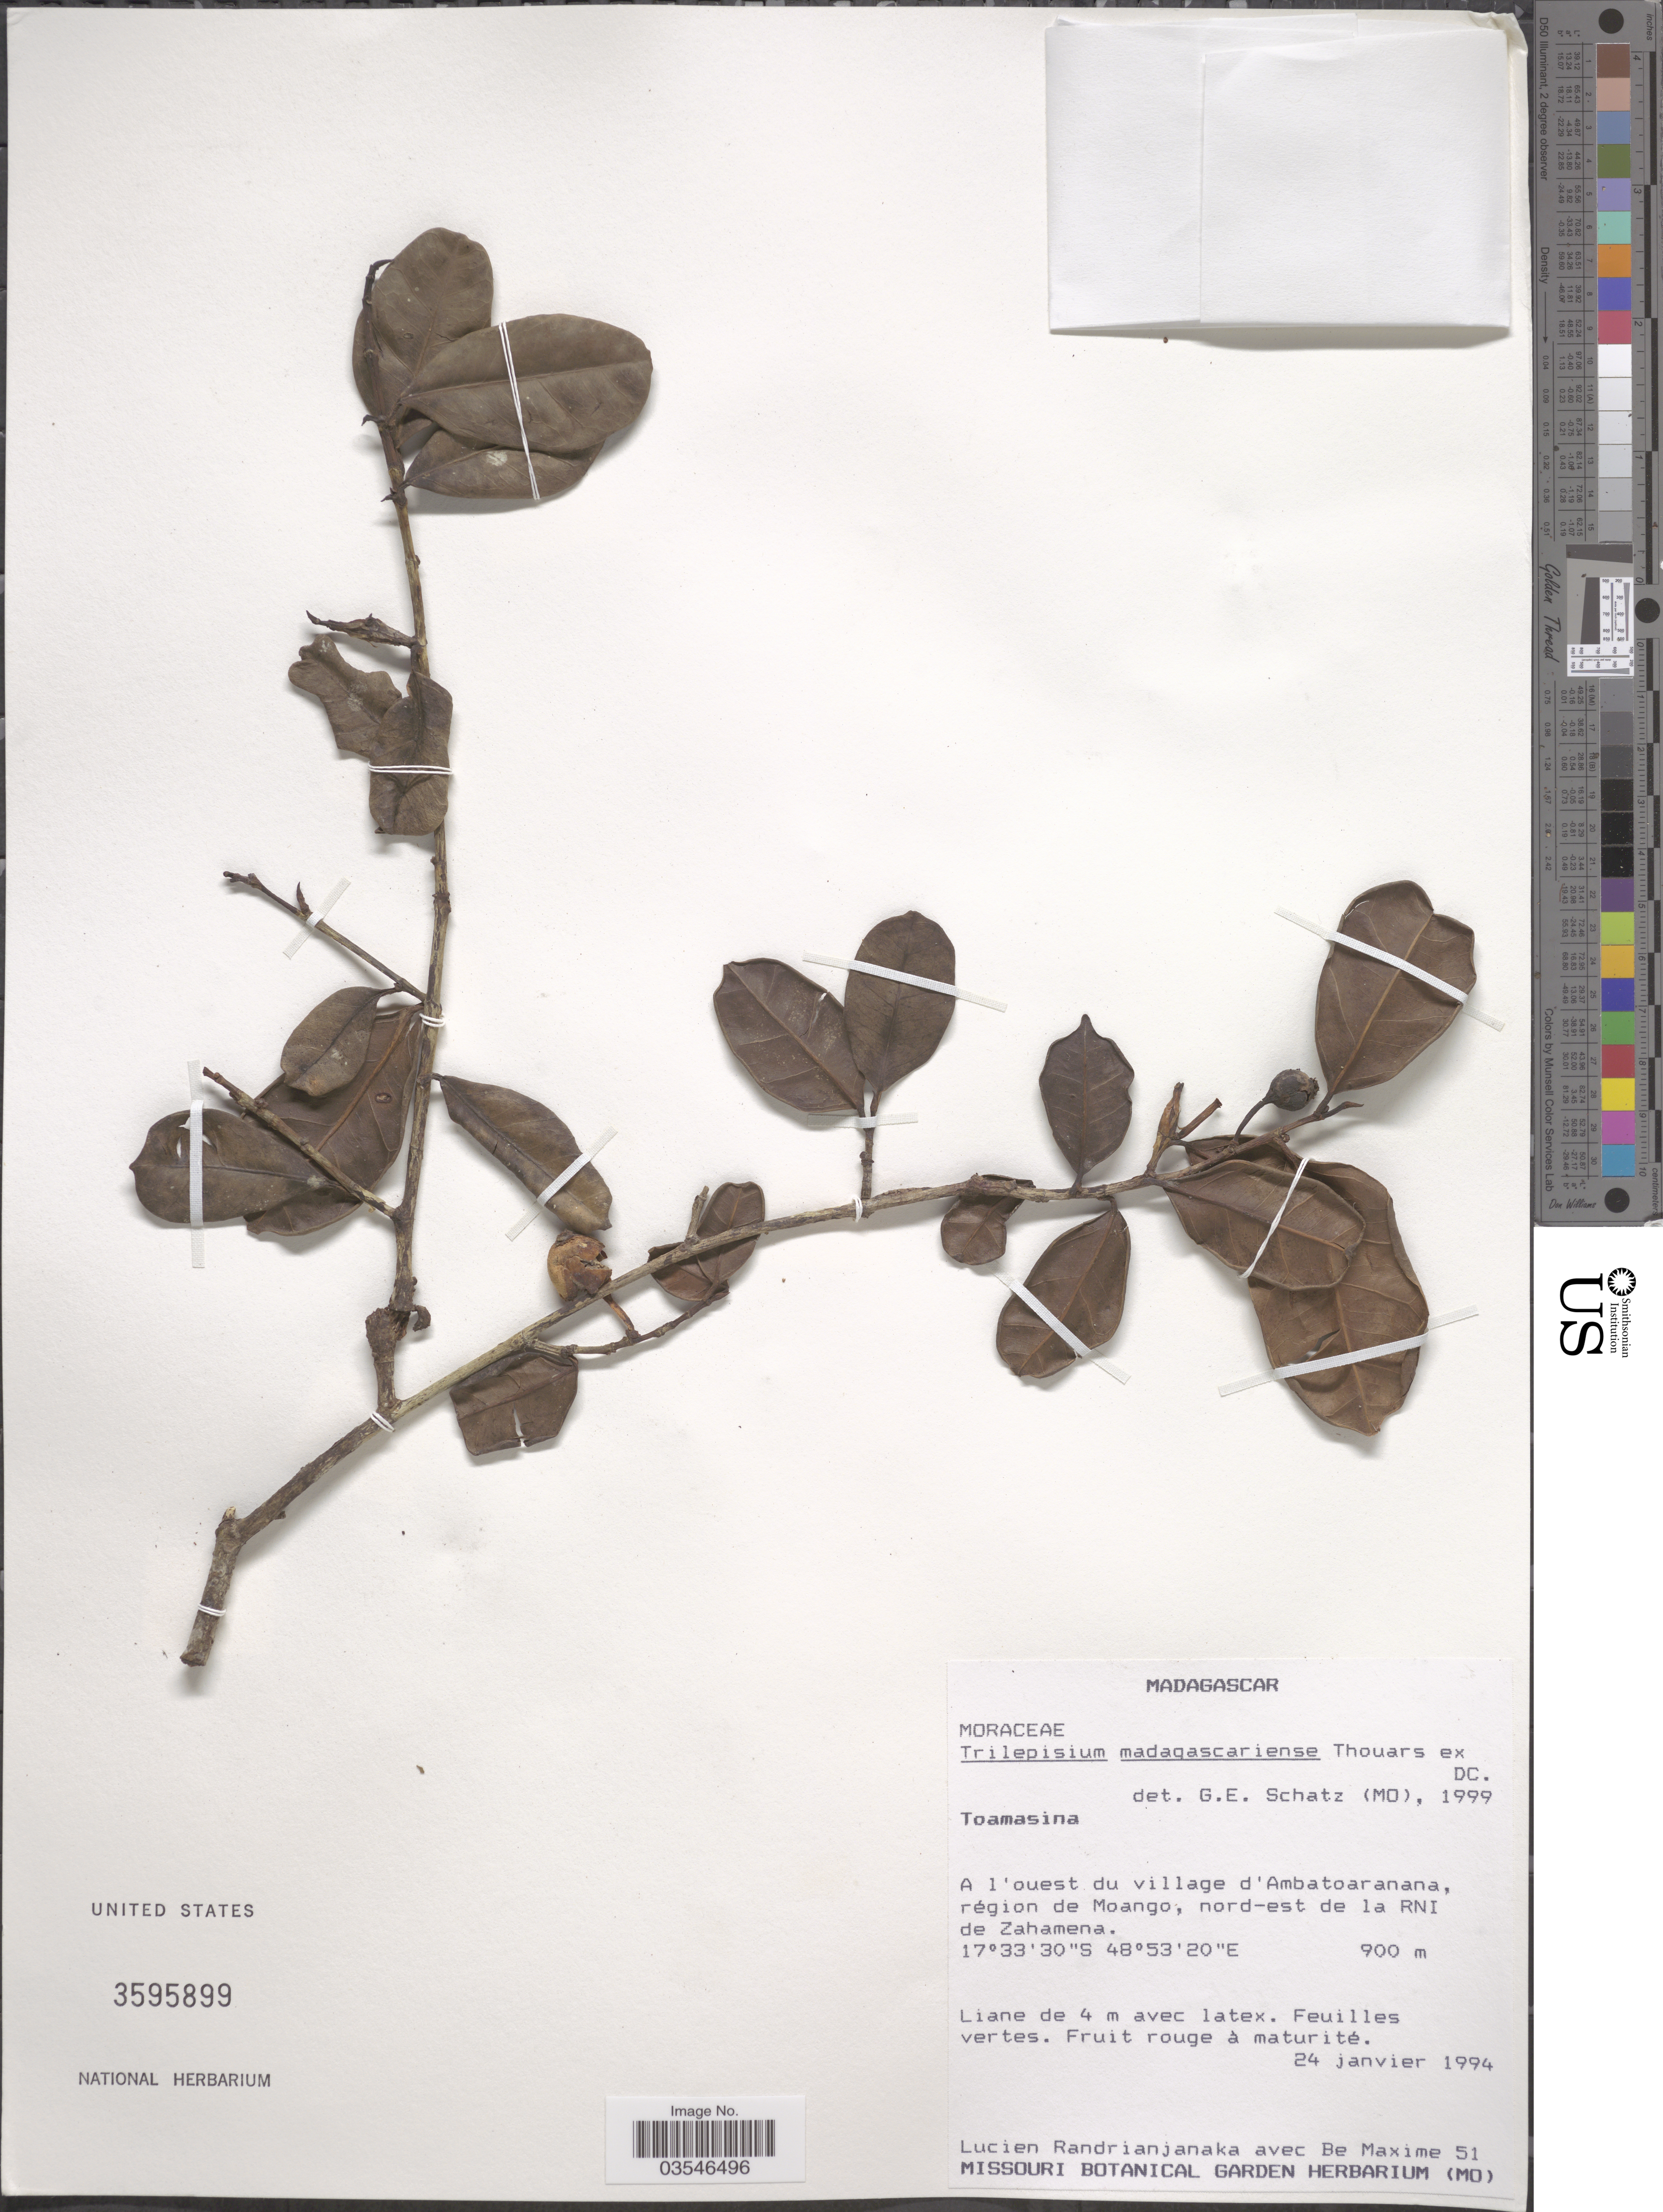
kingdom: Plantae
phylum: Tracheophyta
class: Magnoliopsida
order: Rosales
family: Moraceae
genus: Trilepisium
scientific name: Trilepisium madagascariense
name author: DC.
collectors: L. Randrianjanaka & B. Maxime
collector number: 51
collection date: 1994-01-24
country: Madagascar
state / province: Analanjirofo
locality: A l'ouest du village d'Ambatoaranana, région de Moango, nord-est de la RNI de Zahamena.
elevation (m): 900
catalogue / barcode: US 3595899